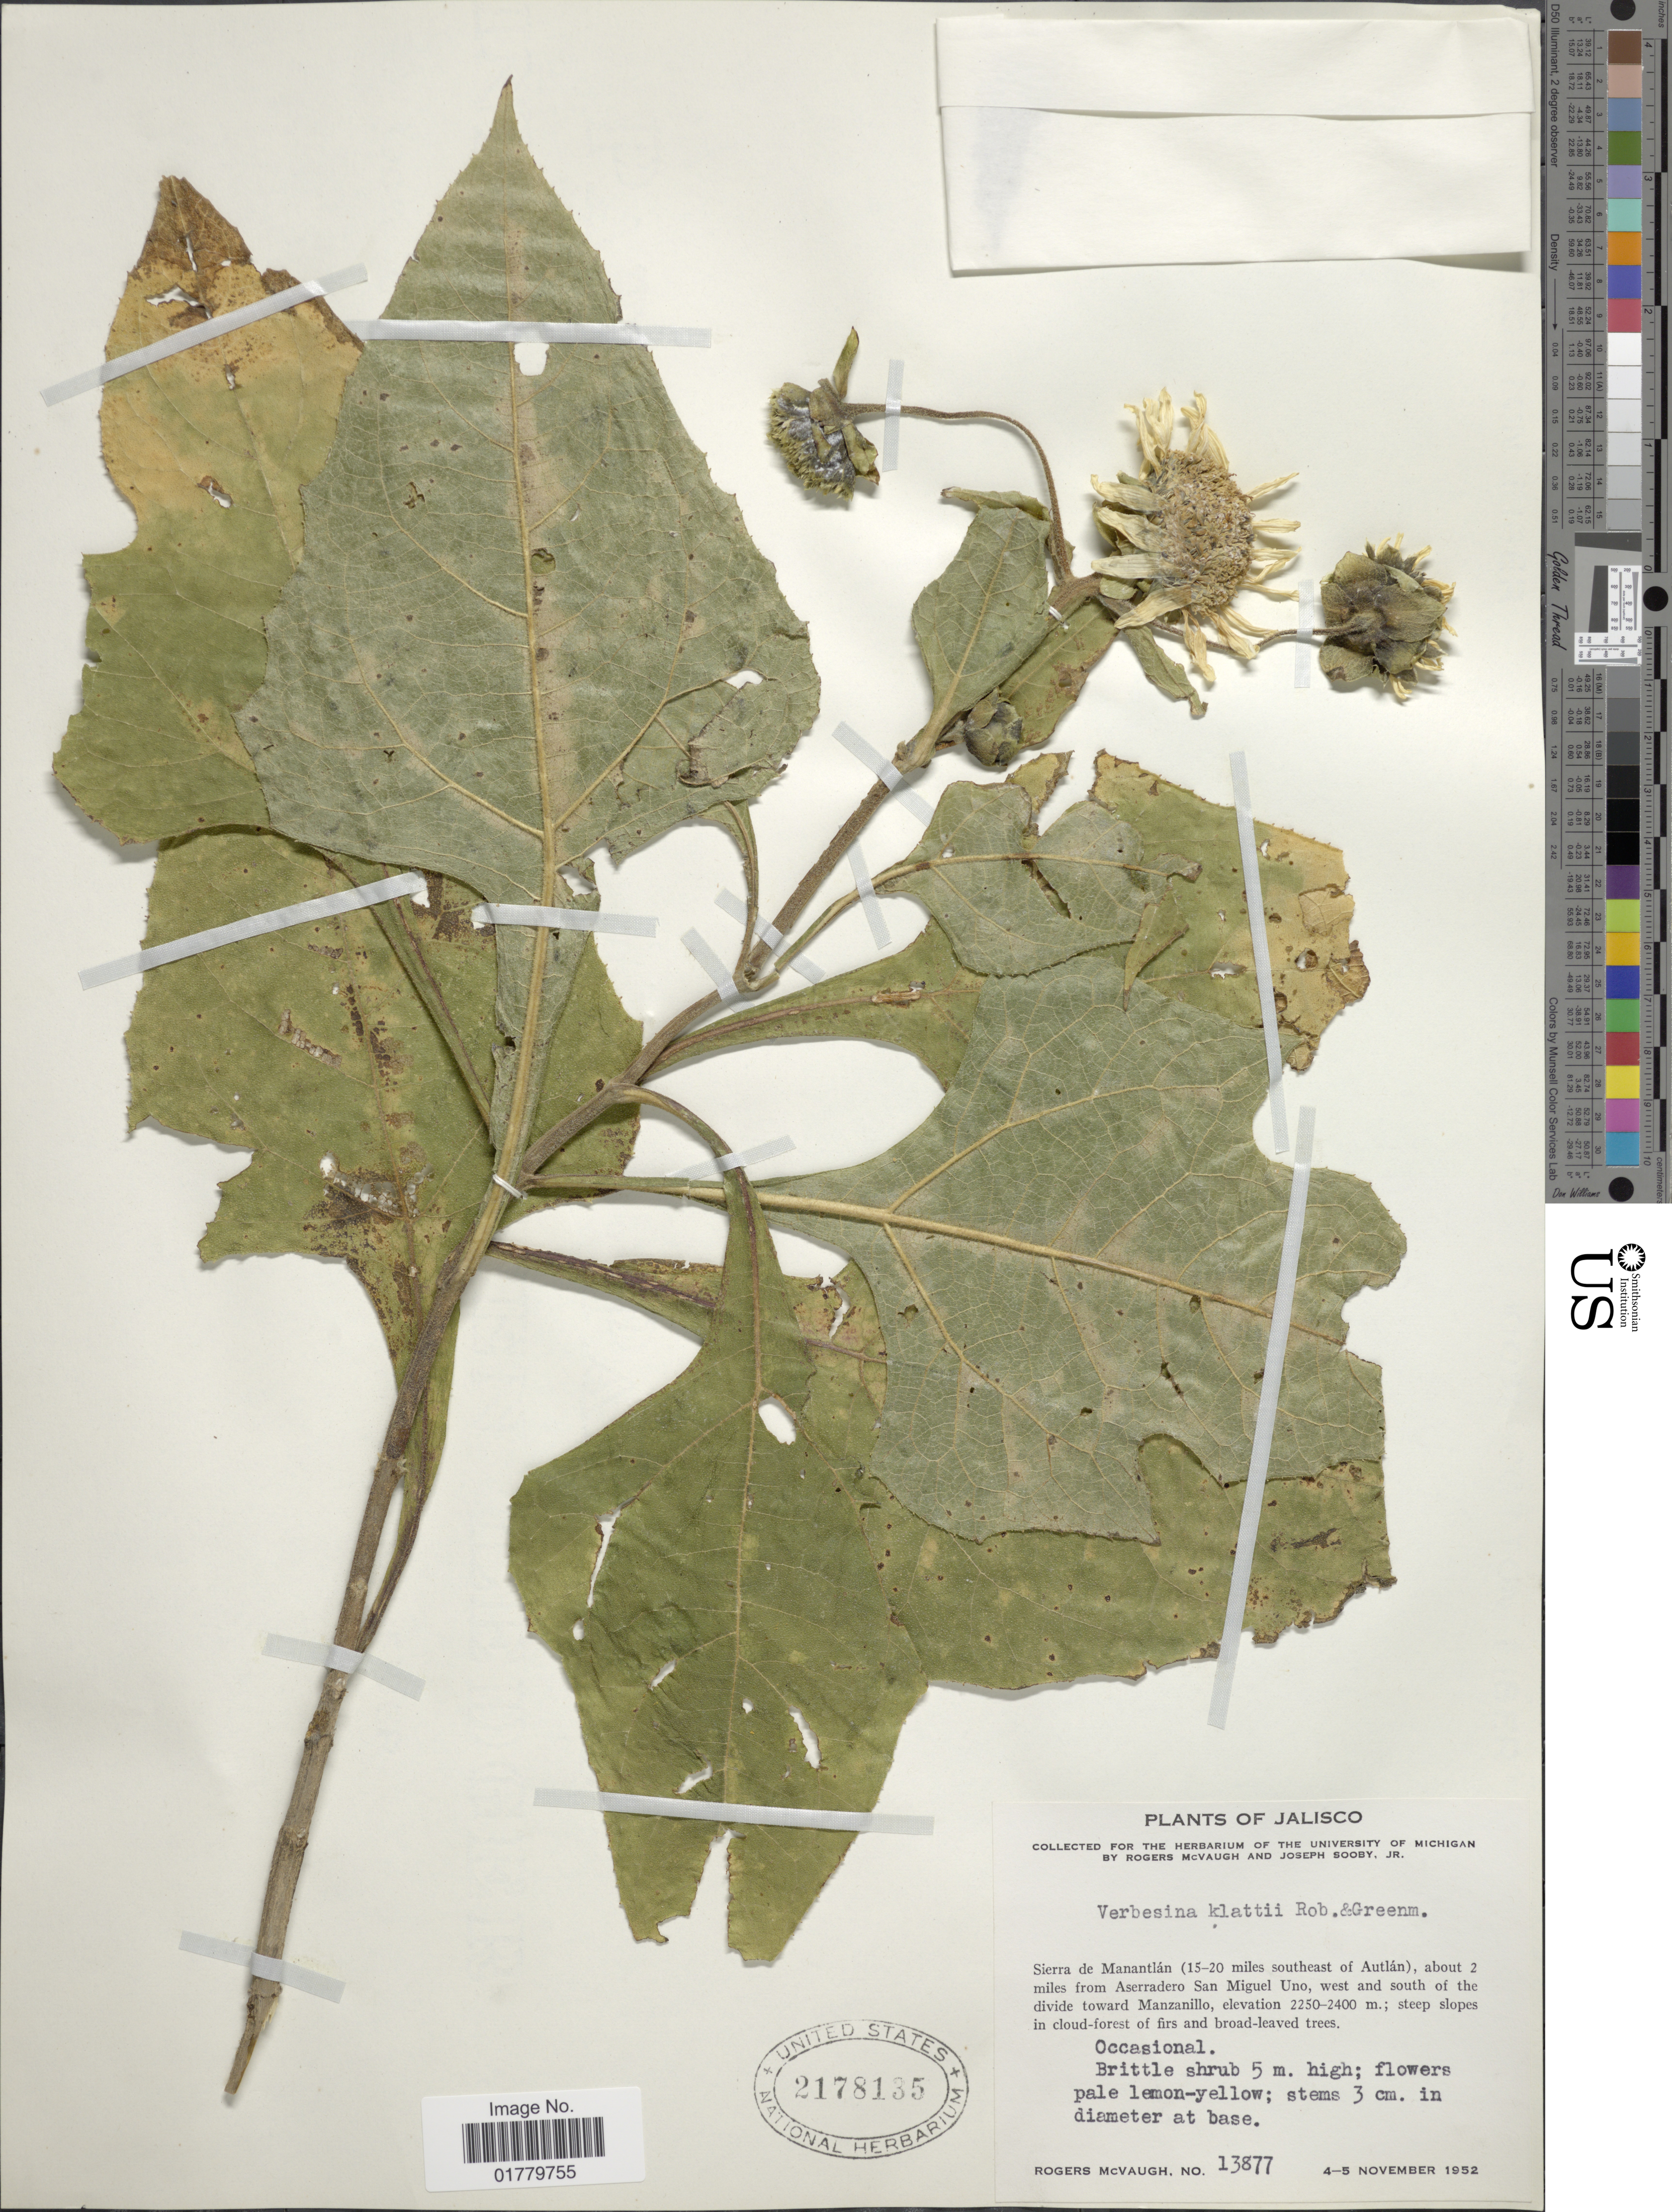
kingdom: Plantae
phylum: Tracheophyta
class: Magnoliopsida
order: Asterales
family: Asteraceae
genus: Verbesina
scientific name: Verbesina klattii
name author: B.L. Rob. & Greenm.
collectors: R. McVaugh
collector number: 13877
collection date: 1952-11-04/1952-11-05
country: Mexico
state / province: Jalisco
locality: Sierra de Manantlán (15-20 miles southeast of Autlán), about 2 miles from Aserradero San Miguel Uno, west and south of the divide toward Manzanillo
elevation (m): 2250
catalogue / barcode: US 2178135